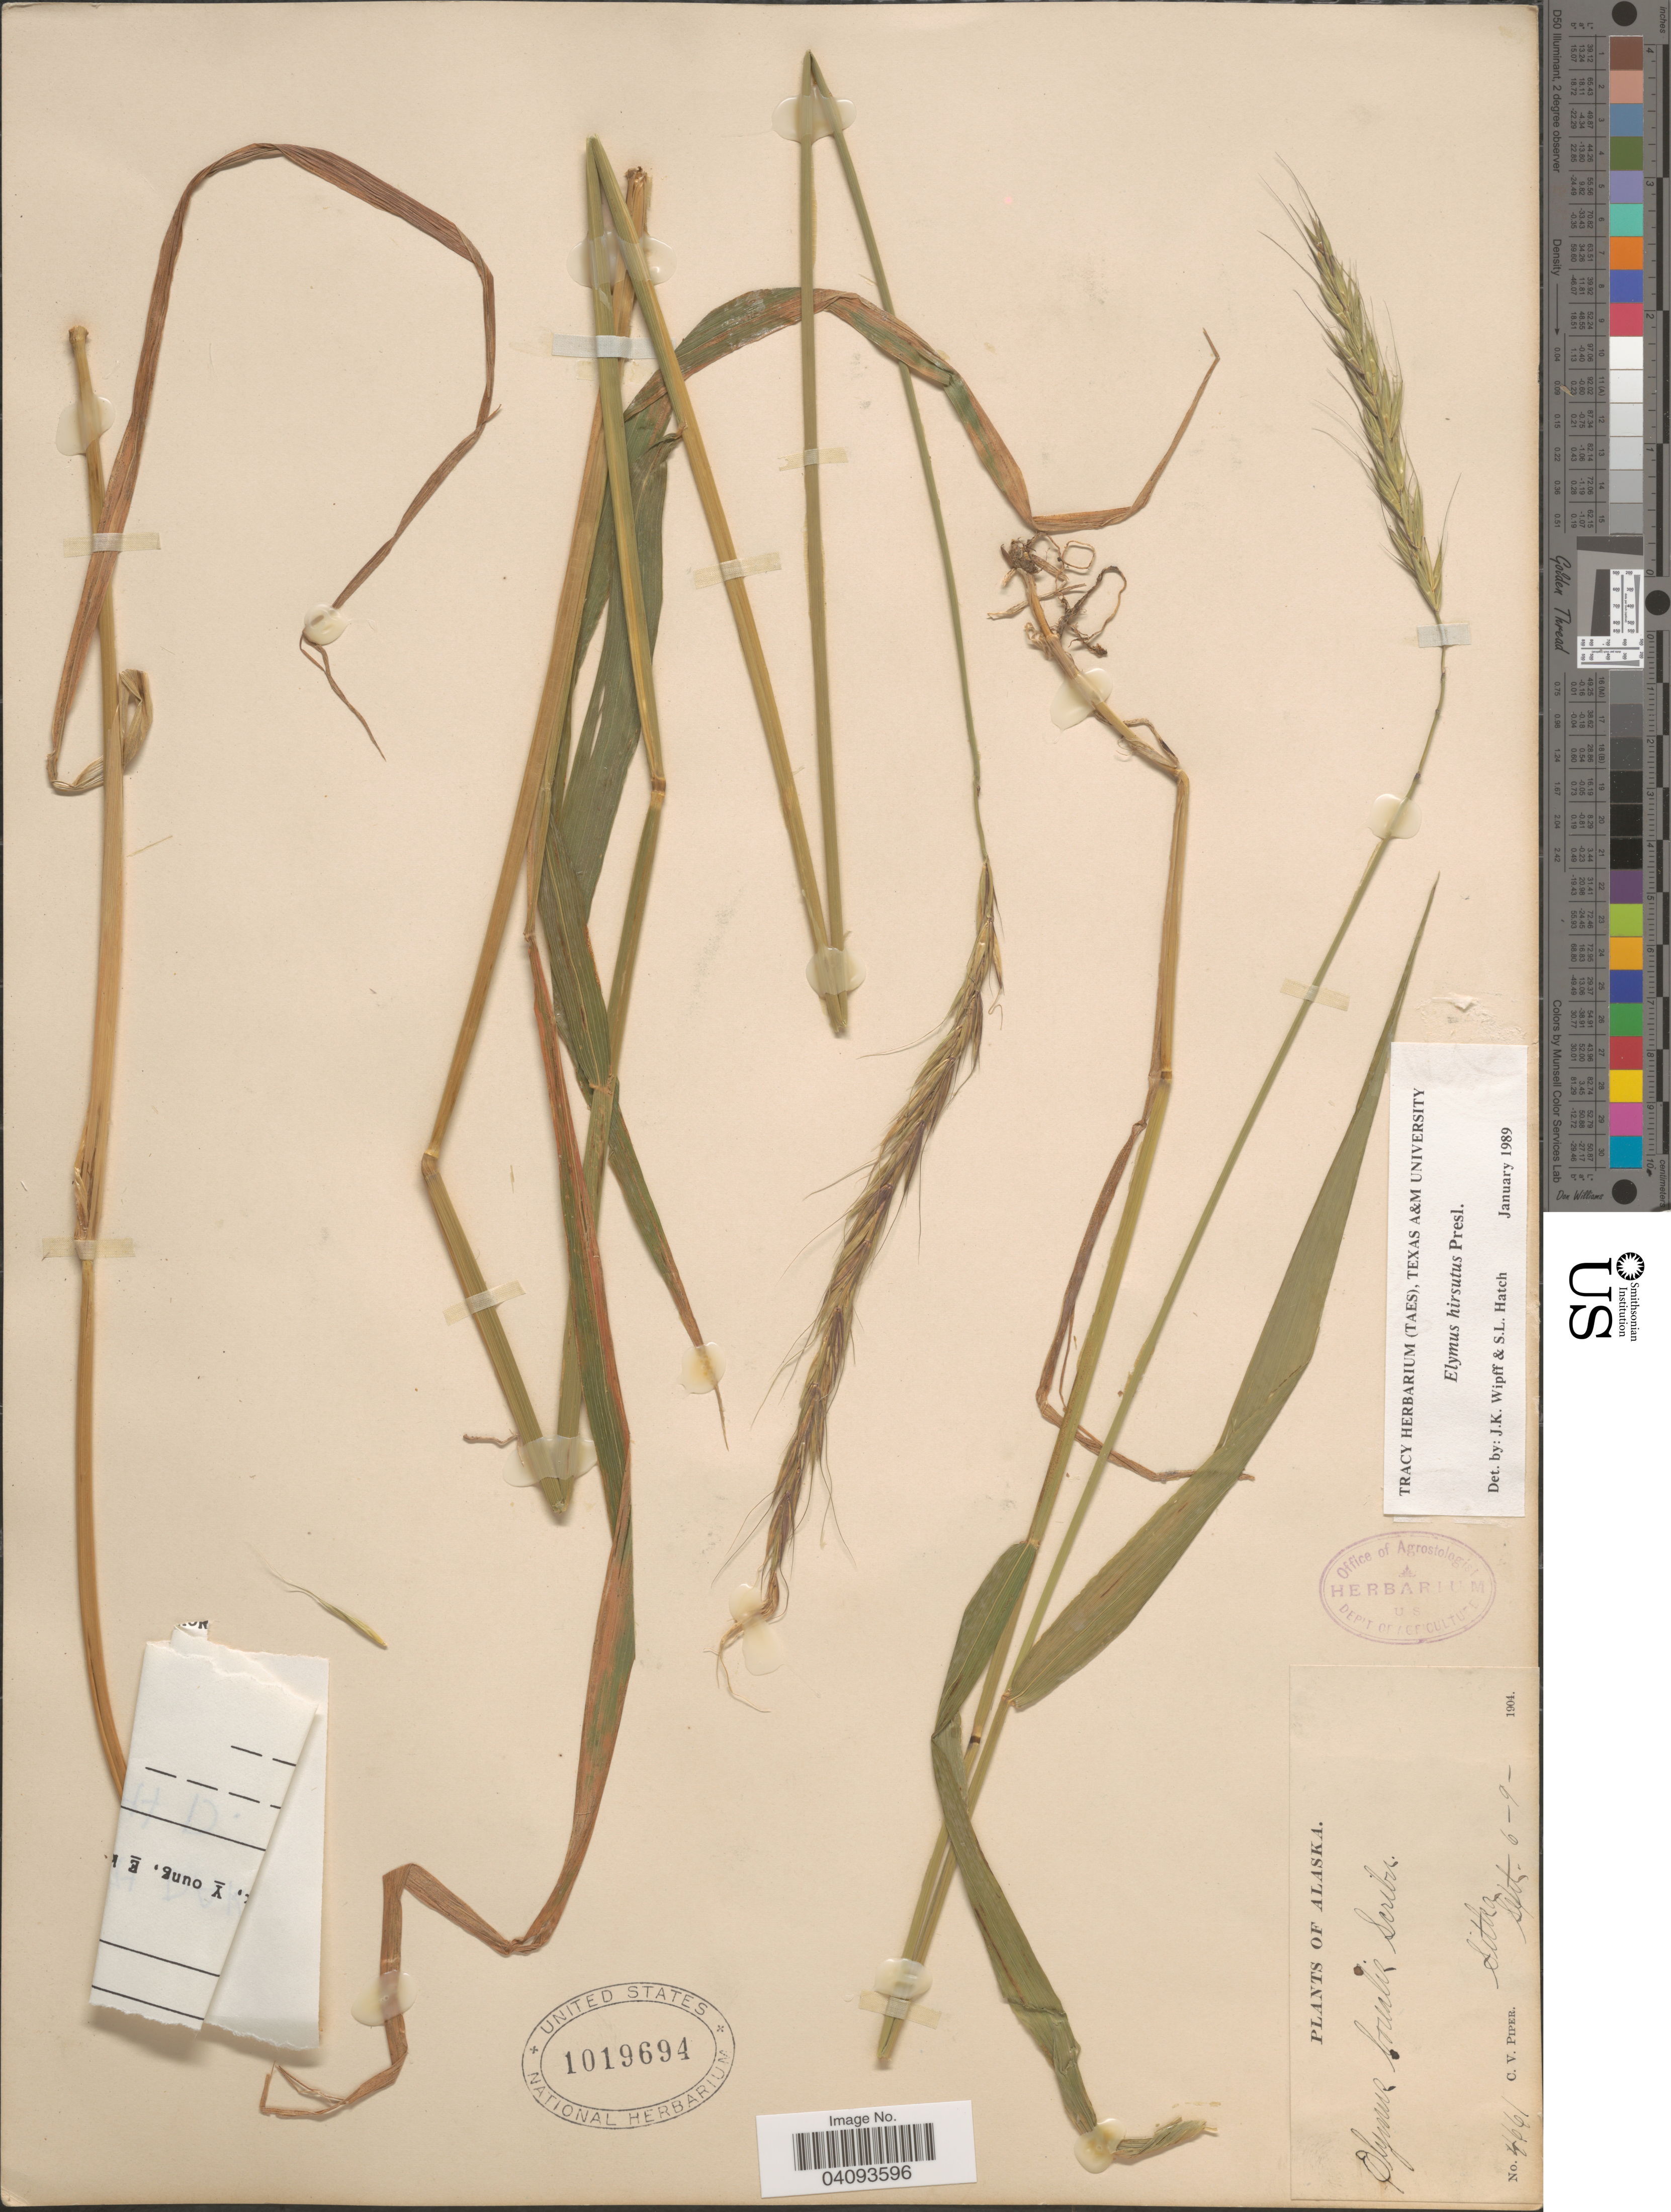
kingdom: Plantae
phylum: Tracheophyta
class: Liliopsida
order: Poales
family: Poaceae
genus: Elymus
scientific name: Elymus hirsutus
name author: J. Presl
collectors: C. V. Piper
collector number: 4661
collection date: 1904-09-06/1904-09-09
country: United States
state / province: Alaska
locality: Sitka.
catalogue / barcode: US 1019694